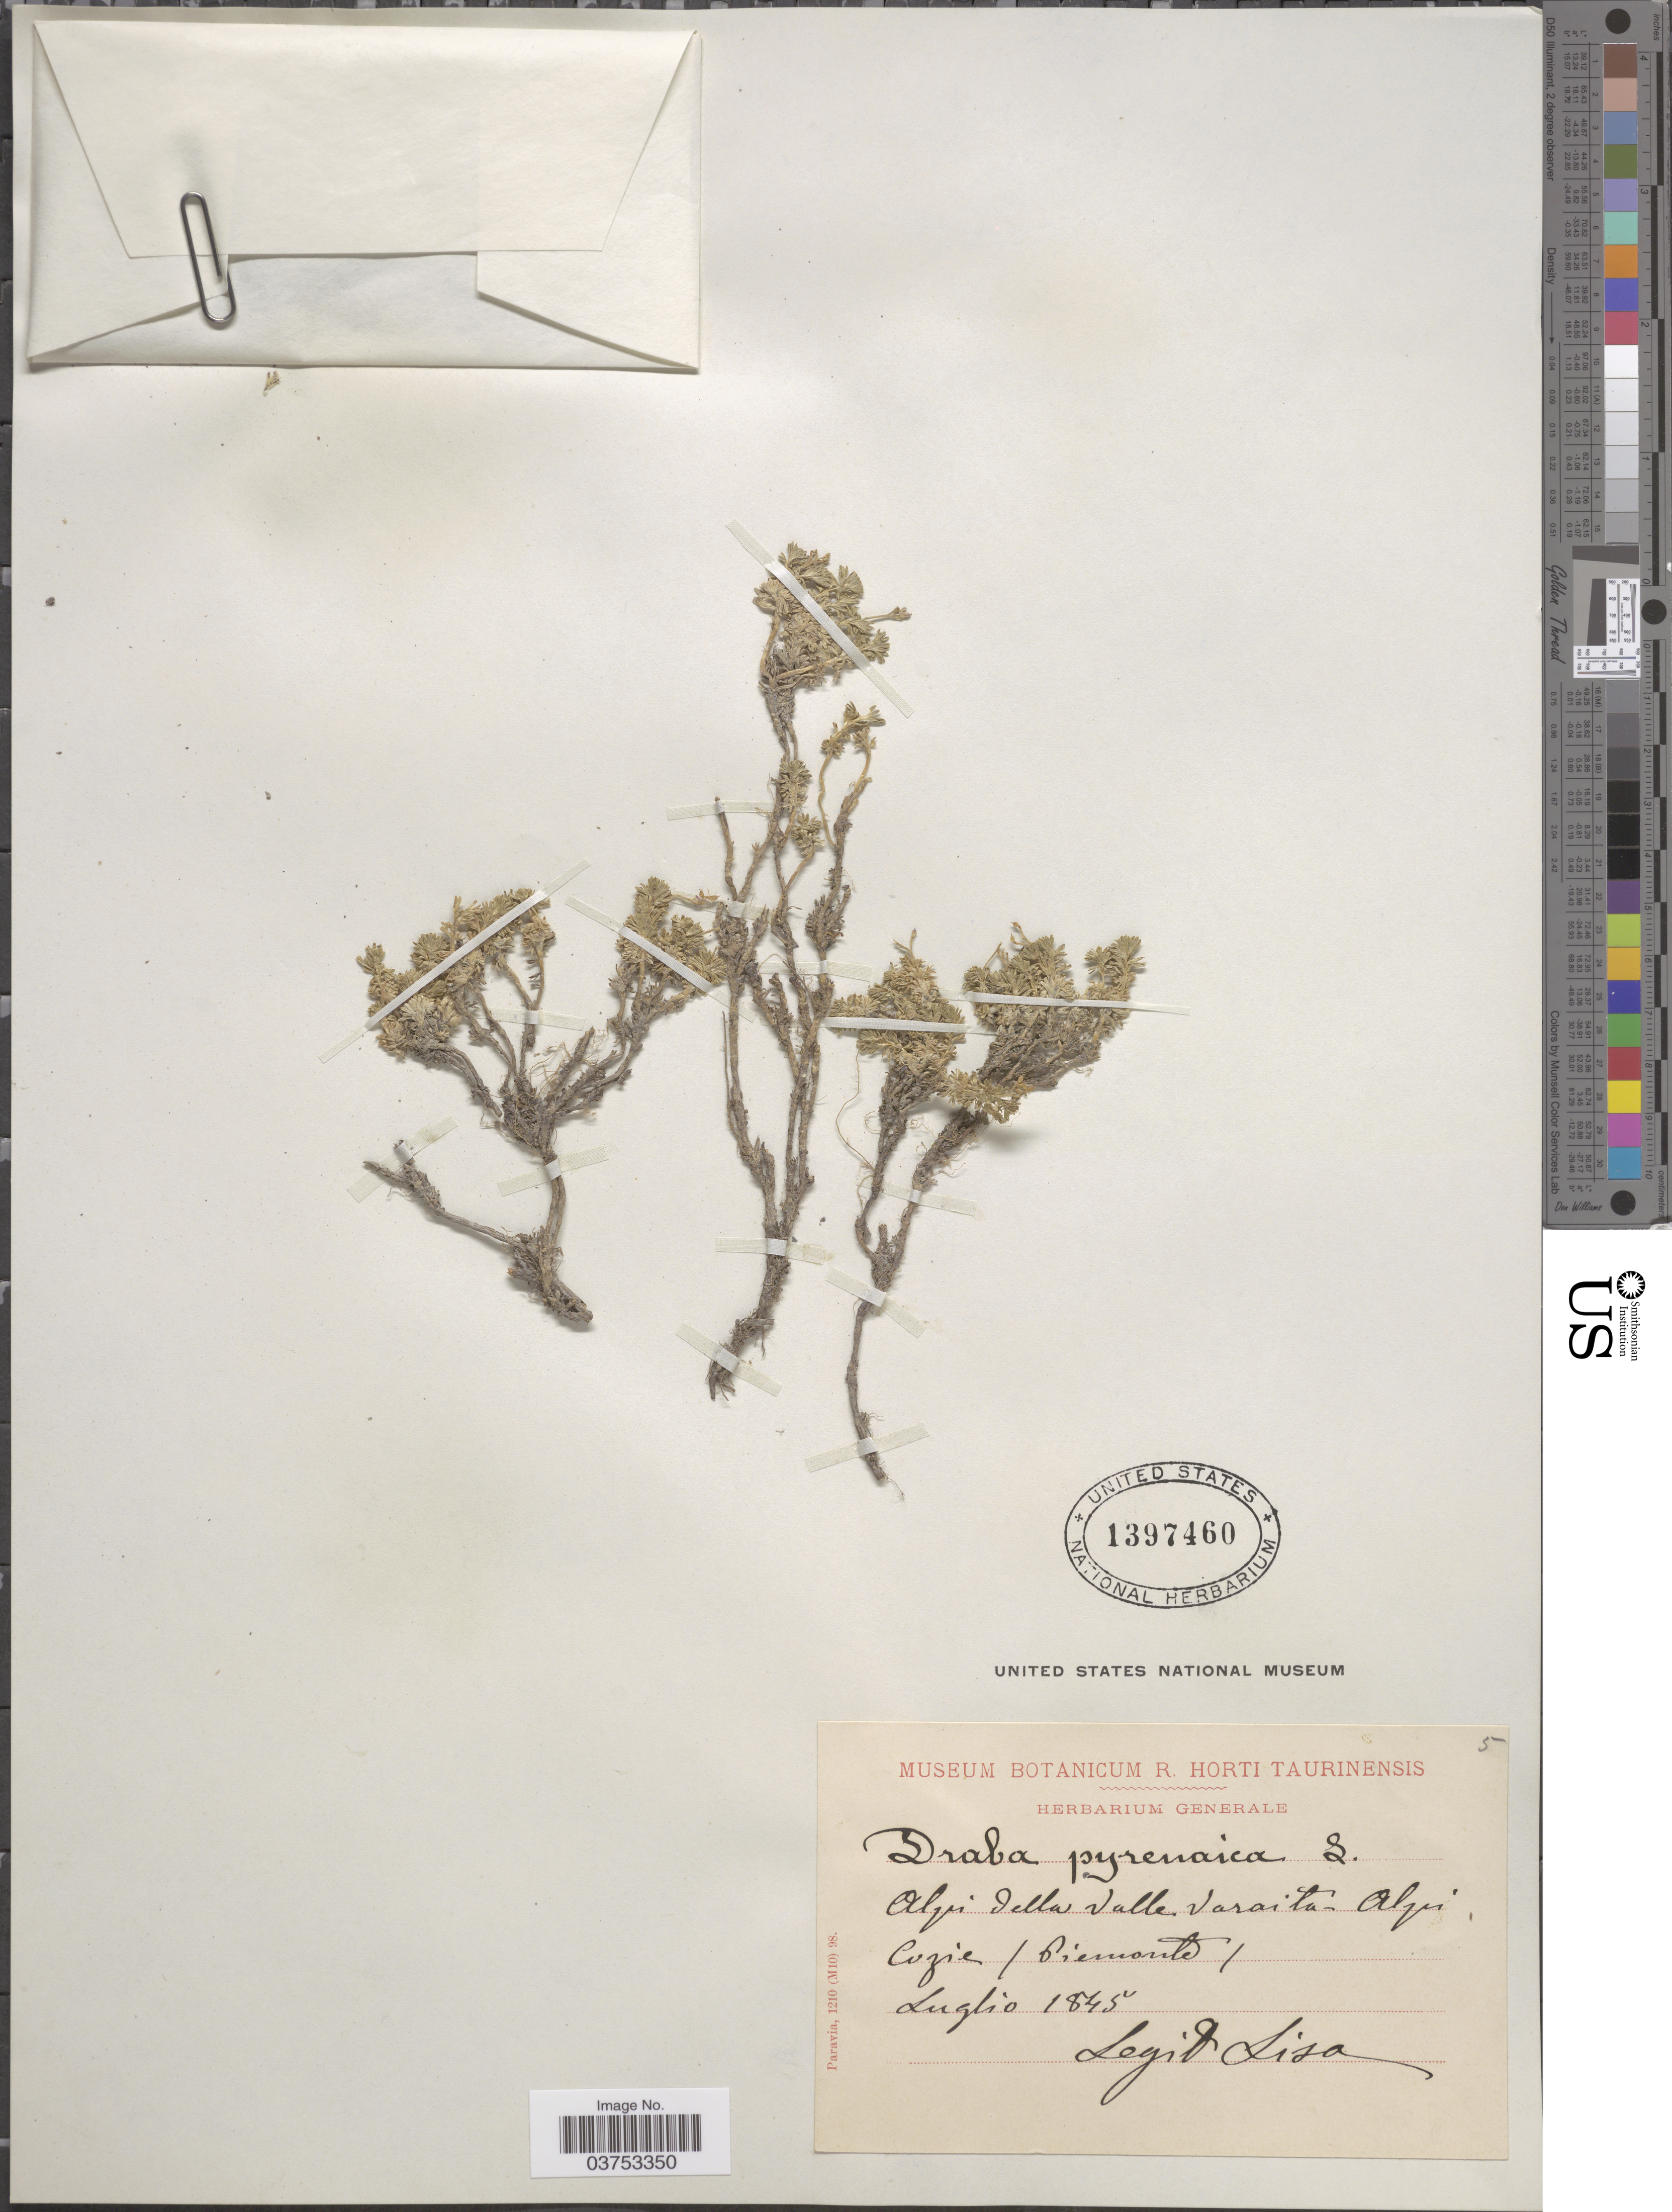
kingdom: Plantae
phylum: Tracheophyta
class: Magnoliopsida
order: Brassicales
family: Brassicaceae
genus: Draba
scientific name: Draba pyrenaica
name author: L.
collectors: D. Lisa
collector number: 5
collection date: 1845-07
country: Italy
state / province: Piedmont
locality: Alpis della Valle Varaita-Alpi Cozrie [interpreted] / Piemonte /.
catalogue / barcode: US 1397460